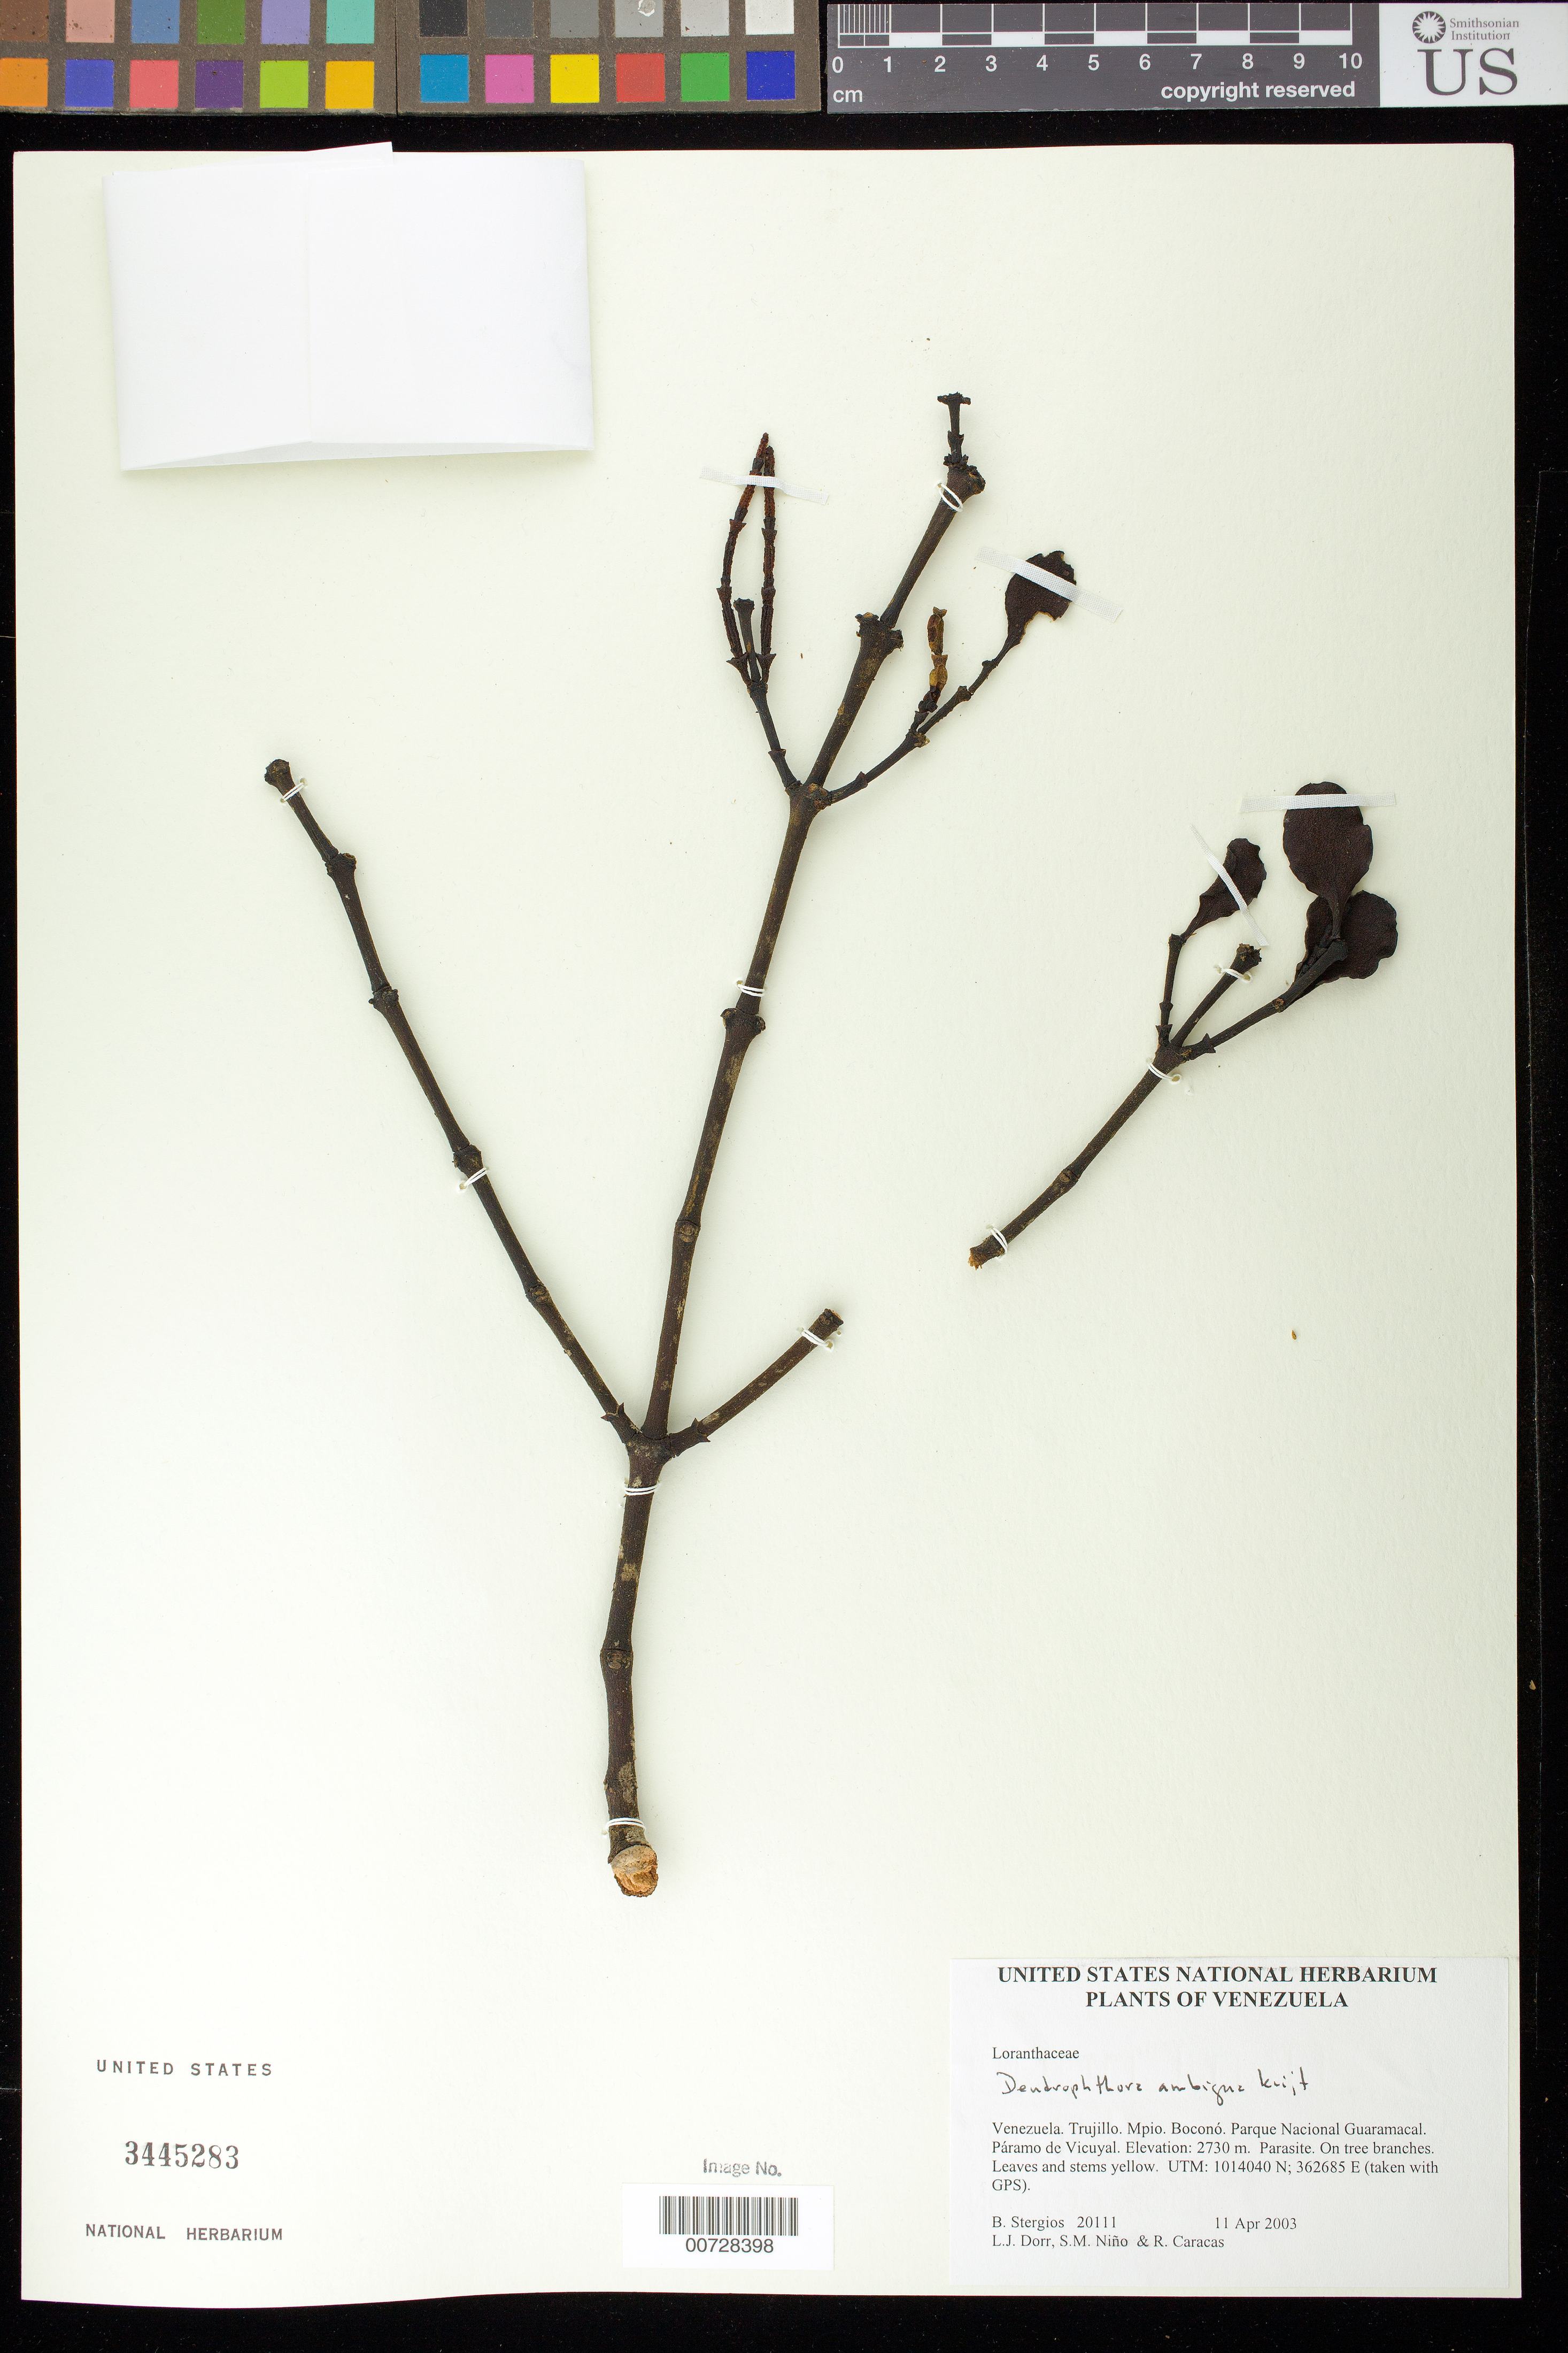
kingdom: Plantae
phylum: Tracheophyta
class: Magnoliopsida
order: Santalales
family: Viscaceae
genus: Dendrophthora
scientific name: Dendrophthora ambigua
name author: Kuijt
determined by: Dorr, L. J., (BOT), Smithsonian Institution - National Museum of Natural History (UNITED STATES)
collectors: B. G. Stergios, L. J. Dorr, S. M. Niño & R. Caracas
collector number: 20111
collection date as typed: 11 Apr 2003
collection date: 2003-04-11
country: Venezuela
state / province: Trujillo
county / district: Boconó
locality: Parque Nacional Guaramacal. Páramo de Vicuyal.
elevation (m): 2730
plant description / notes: PORT, US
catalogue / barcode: US 3445283